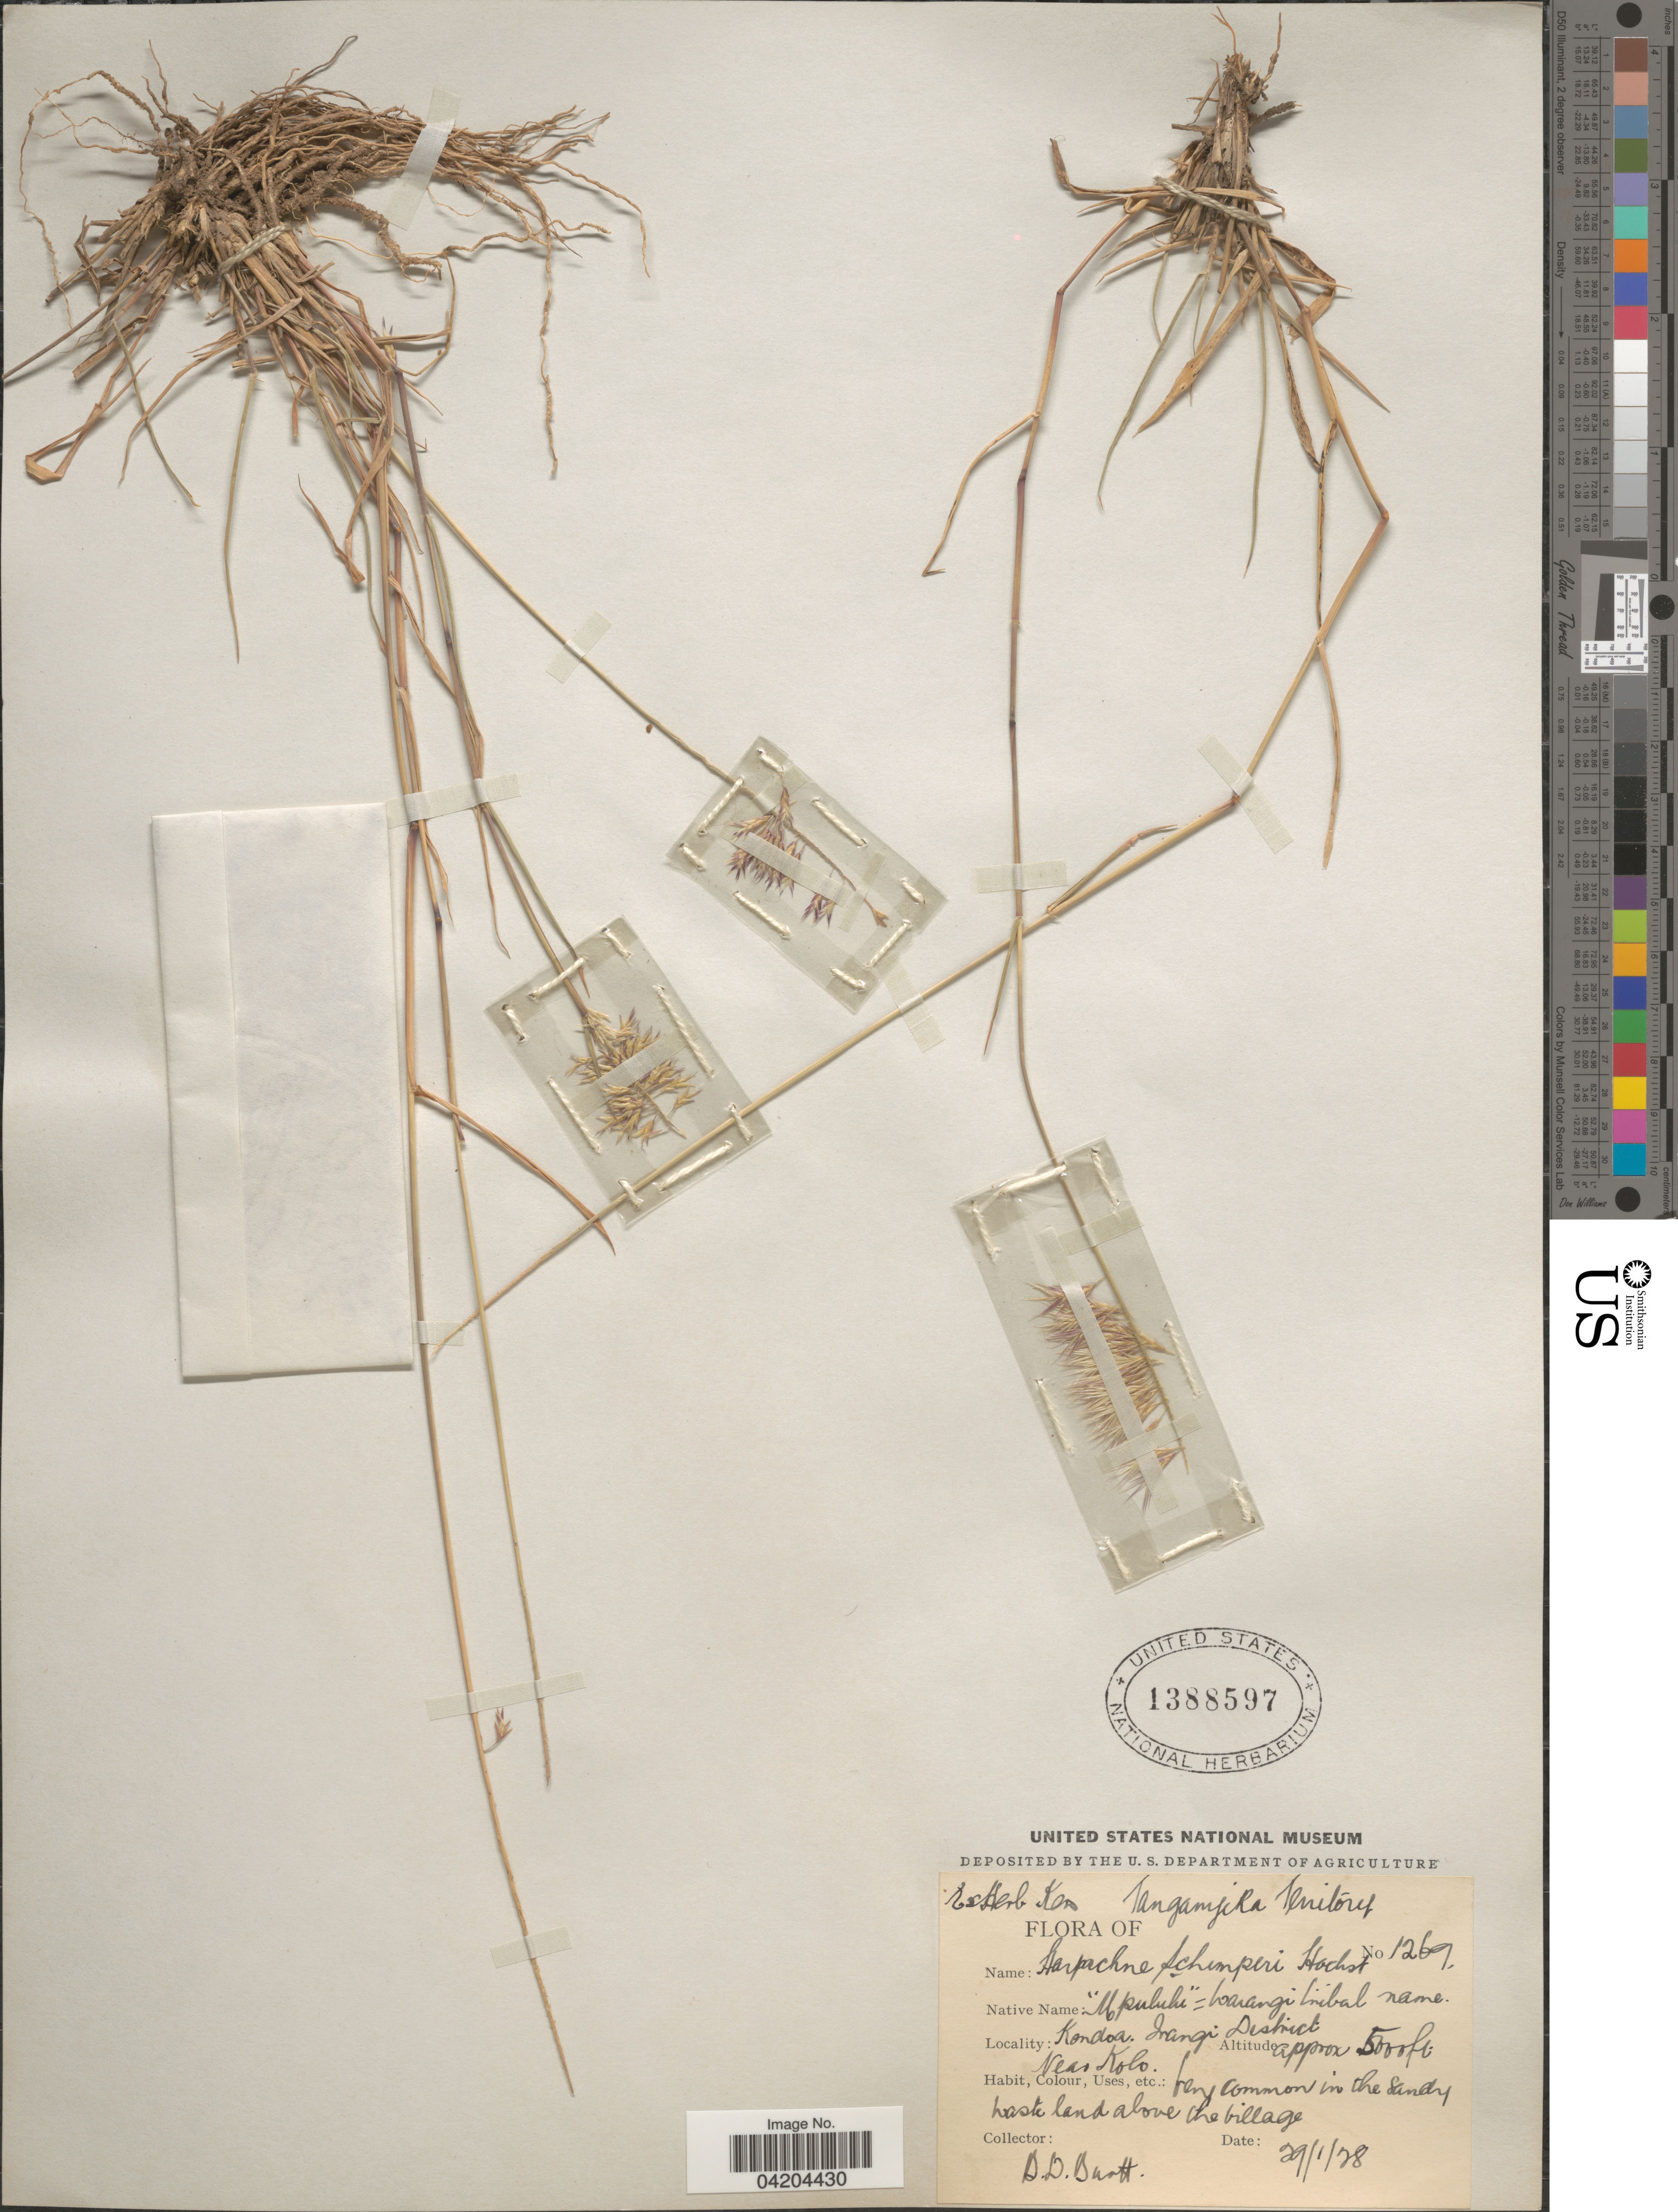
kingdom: Plantae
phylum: Tracheophyta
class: Liliopsida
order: Poales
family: Poaceae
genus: Eragrostis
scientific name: Eragrostis schimperi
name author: (A. Rich.) Benth.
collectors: B. D. Burtt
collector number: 1269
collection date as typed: Transcribed d/m/y: 29/1/28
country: Tanzania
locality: Tanganyika Territory. Kondoa Irangi District Near Kolo.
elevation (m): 1524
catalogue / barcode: US 1388597